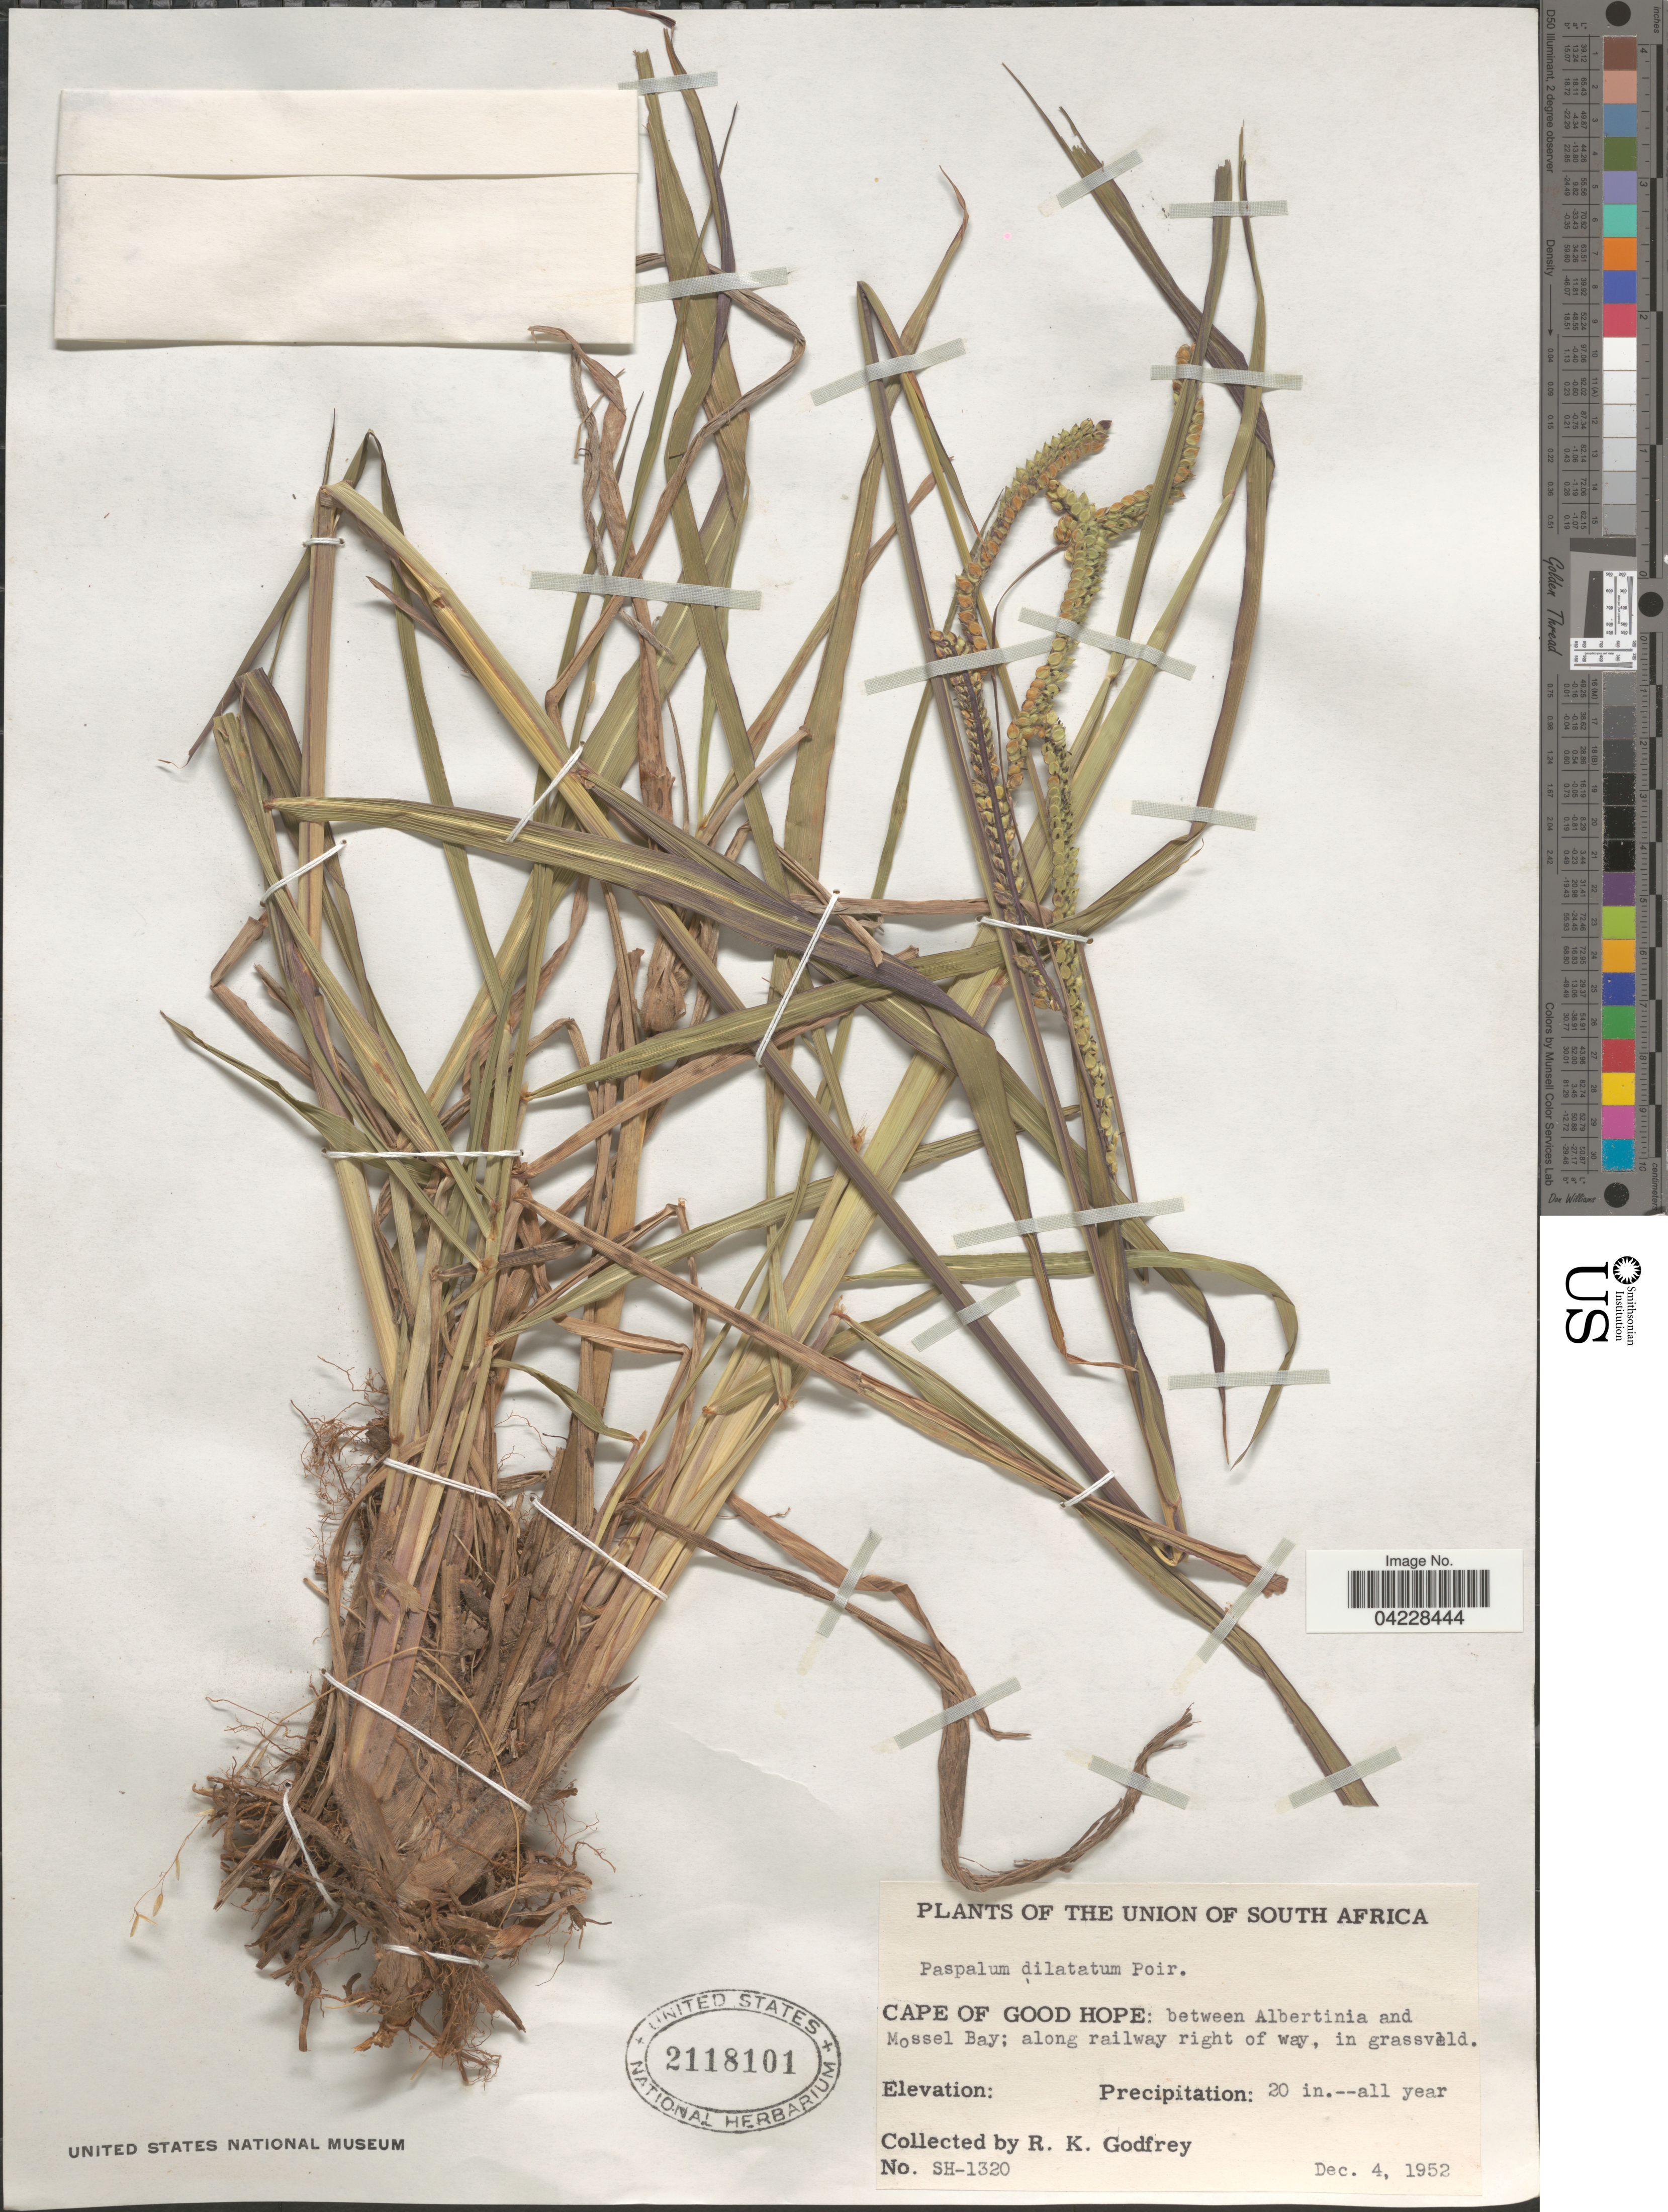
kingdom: Plantae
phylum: Tracheophyta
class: Liliopsida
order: Poales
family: Poaceae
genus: Paspalum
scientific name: Paspalum dilatatum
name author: Poir.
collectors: R. K. Godfrey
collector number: SH-1320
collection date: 1952-12-04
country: South Africa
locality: The Union of South Africa. Cape of Good Hope: between Albertinia and Mossel Bay.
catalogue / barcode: US 2118101